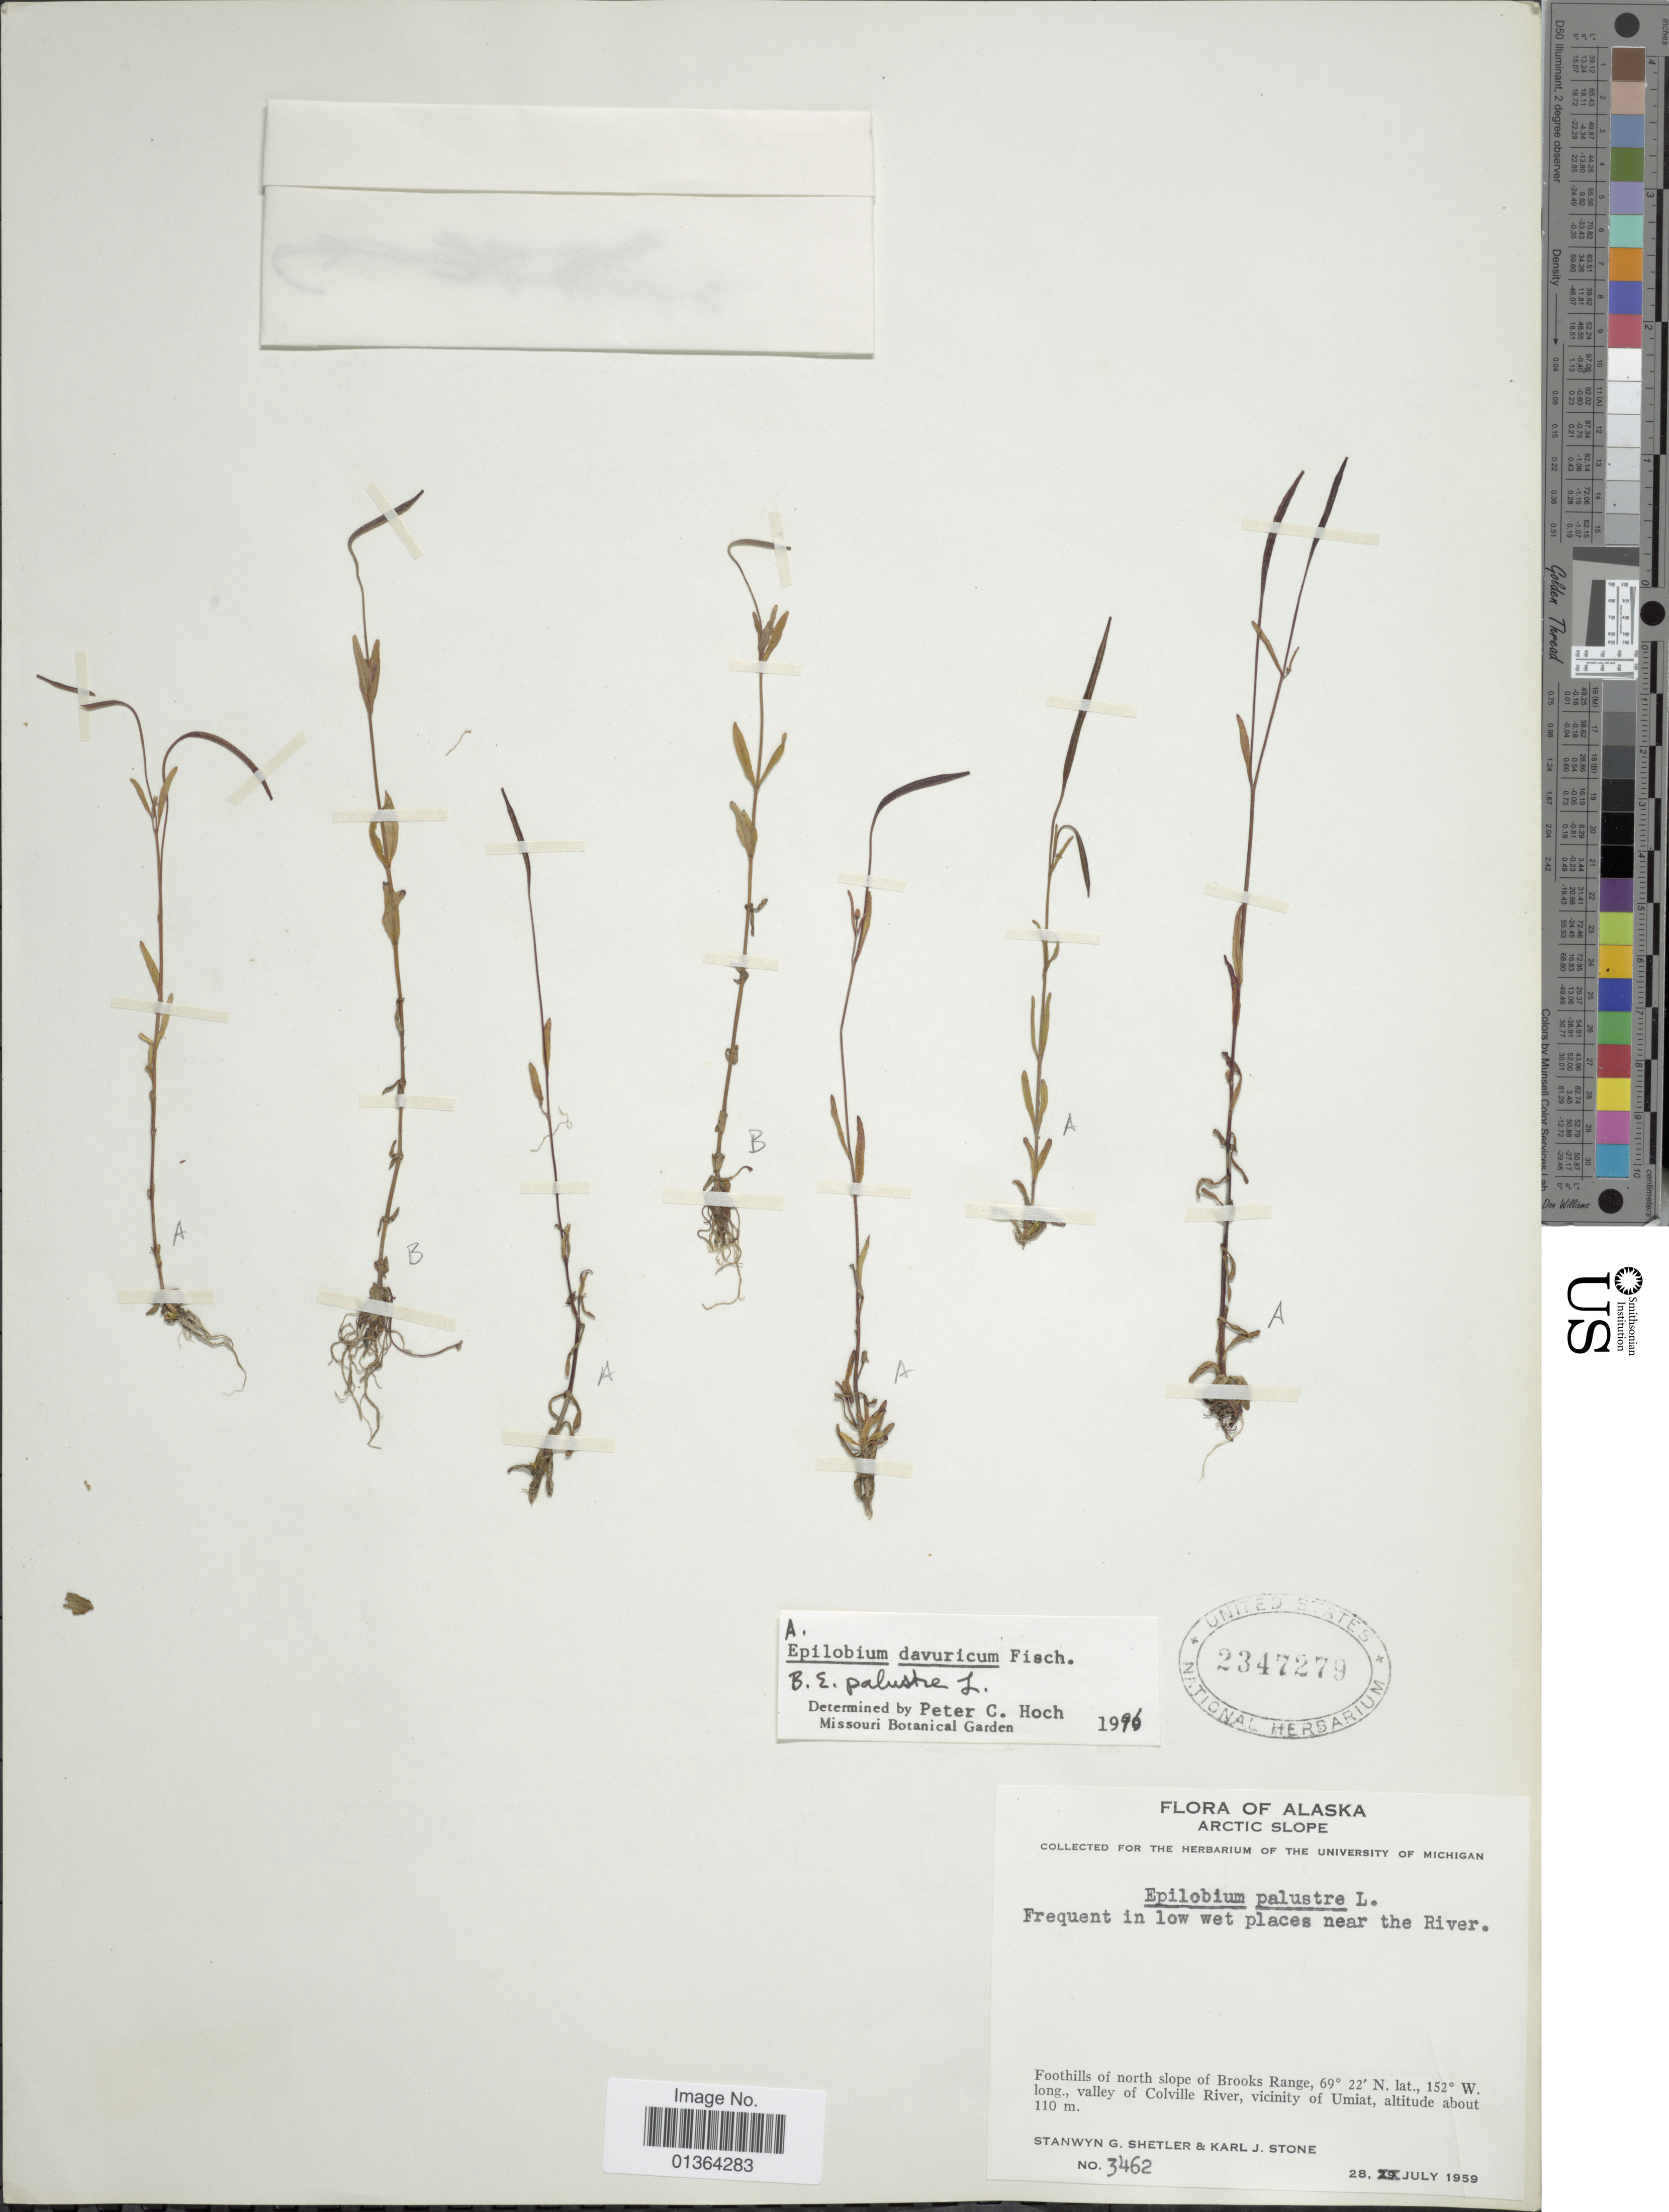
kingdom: Plantae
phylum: Tracheophyta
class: Magnoliopsida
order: Myrtales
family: Onagraceae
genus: Epilobium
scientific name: Epilobium davuricum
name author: Fisch. ex Hornem.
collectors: S. Shetler & K. J. Stone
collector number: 3462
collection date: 1959-07-28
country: United States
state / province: Alaska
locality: Arctic Slope. Foothills of north slope of Brooks Range, valley of Colville River, vicinity of Umiat.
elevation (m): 110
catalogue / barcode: US 2347279